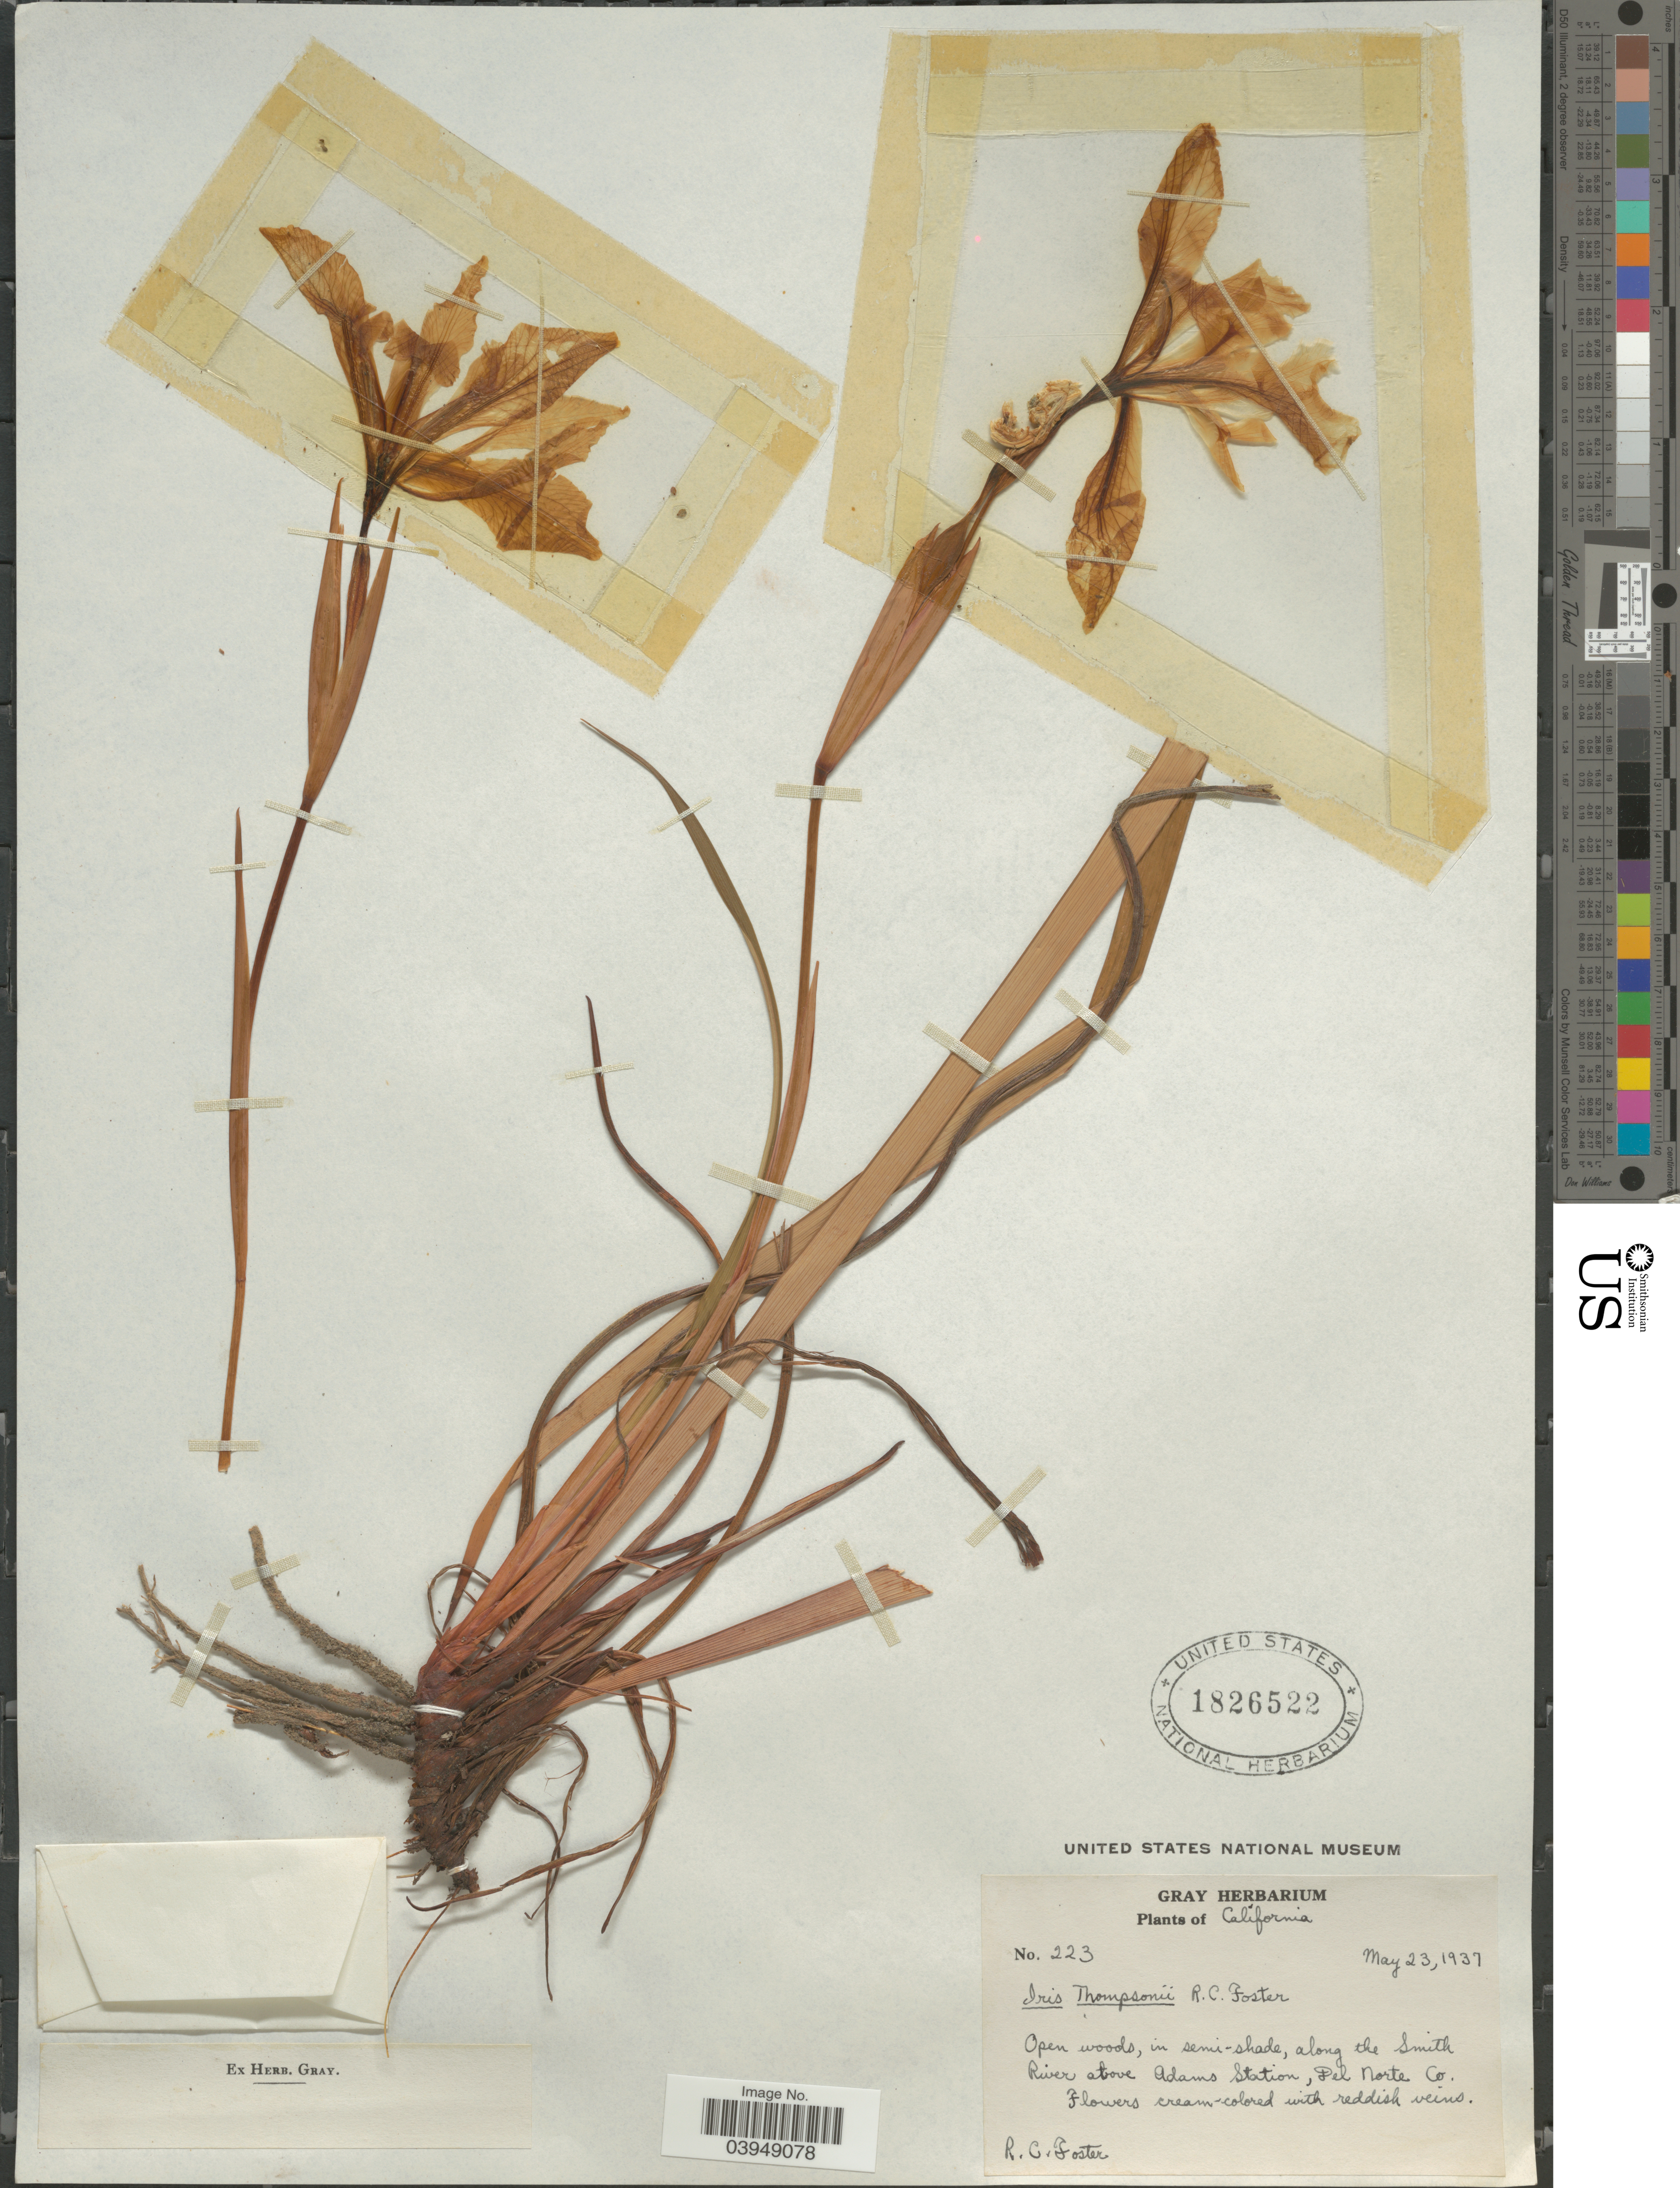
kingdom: Plantae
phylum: Tracheophyta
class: Liliopsida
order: Asparagales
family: Iridaceae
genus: Iris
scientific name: Iris thompsonii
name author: R.C. Foster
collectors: R. C. Foster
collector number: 223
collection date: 1937-05-23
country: United States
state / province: California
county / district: Del Norte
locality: Along the Smith River above Adams Station, Del Norte Co.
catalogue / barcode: US 1826522